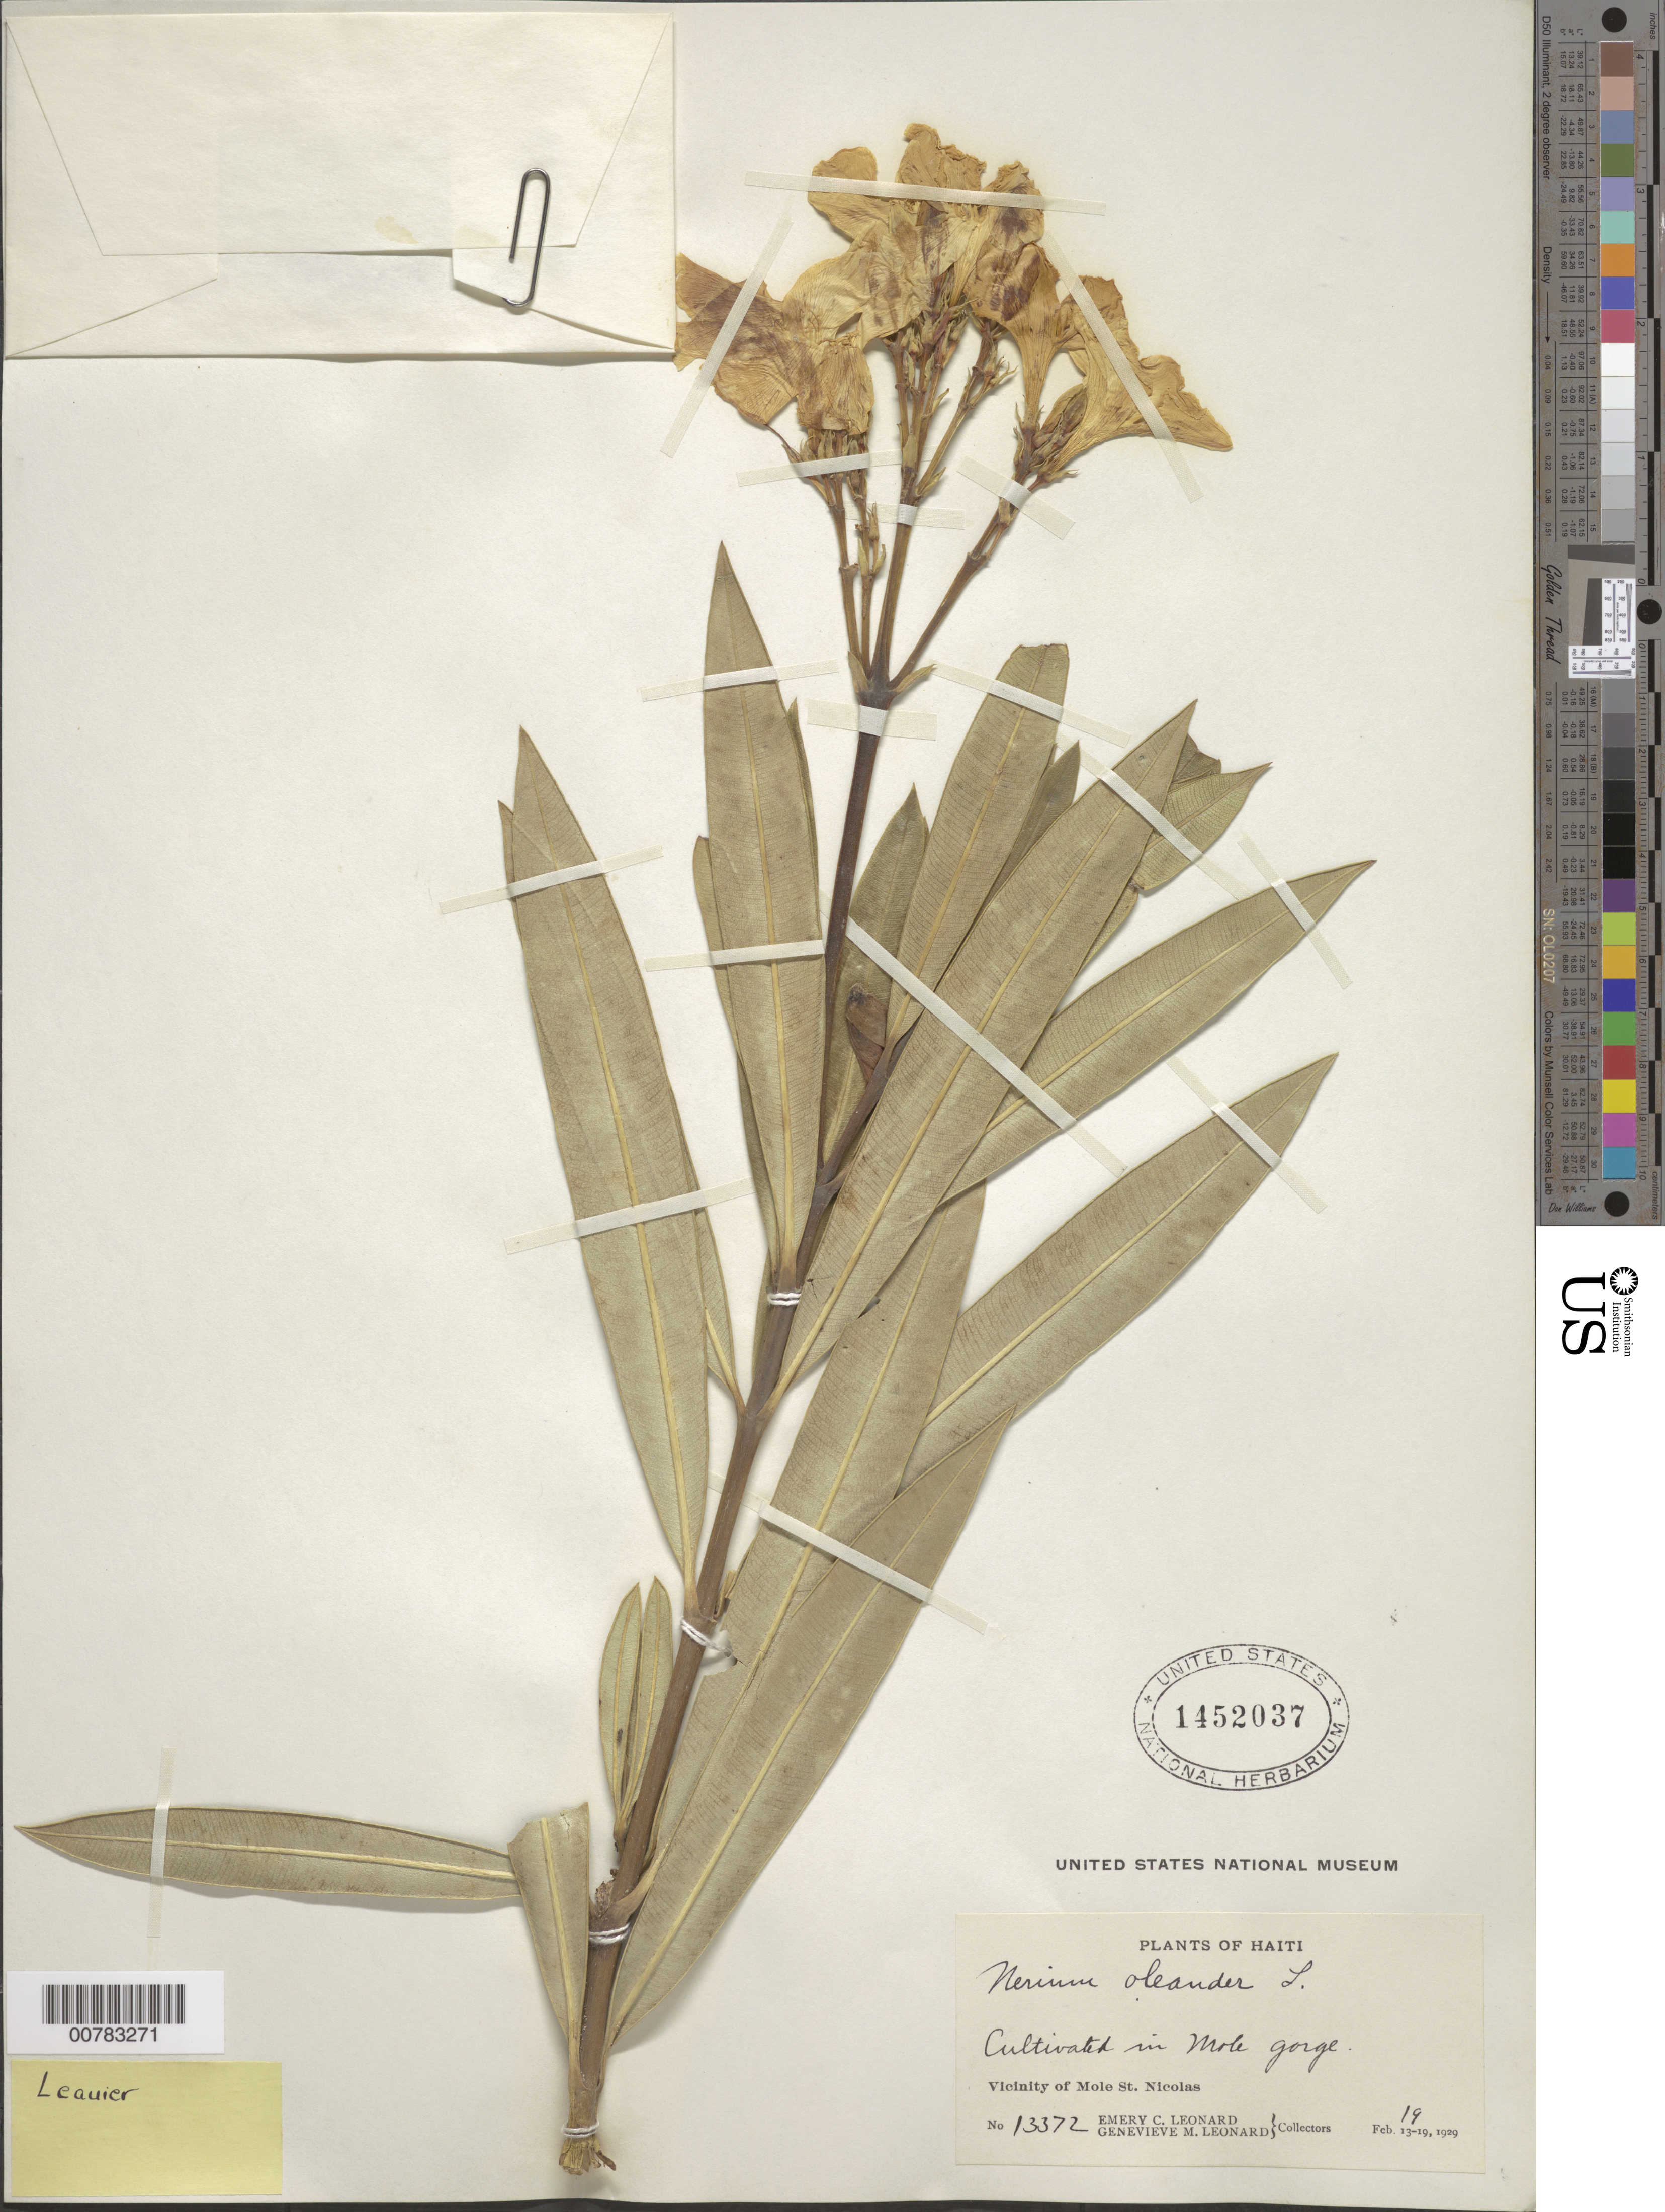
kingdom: Plantae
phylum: Tracheophyta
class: Magnoliopsida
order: Gentianales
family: Apocynaceae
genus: Nerium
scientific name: Nerium oleander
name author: L.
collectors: E. C. Leonard & G. M. Leonard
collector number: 13372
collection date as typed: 19 Feb 1929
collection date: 1929-02-19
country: Haiti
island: Hispaniola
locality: Vicinity of Mole St. Nicolas, cultivated in Mole Gorge.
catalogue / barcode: US 1452037